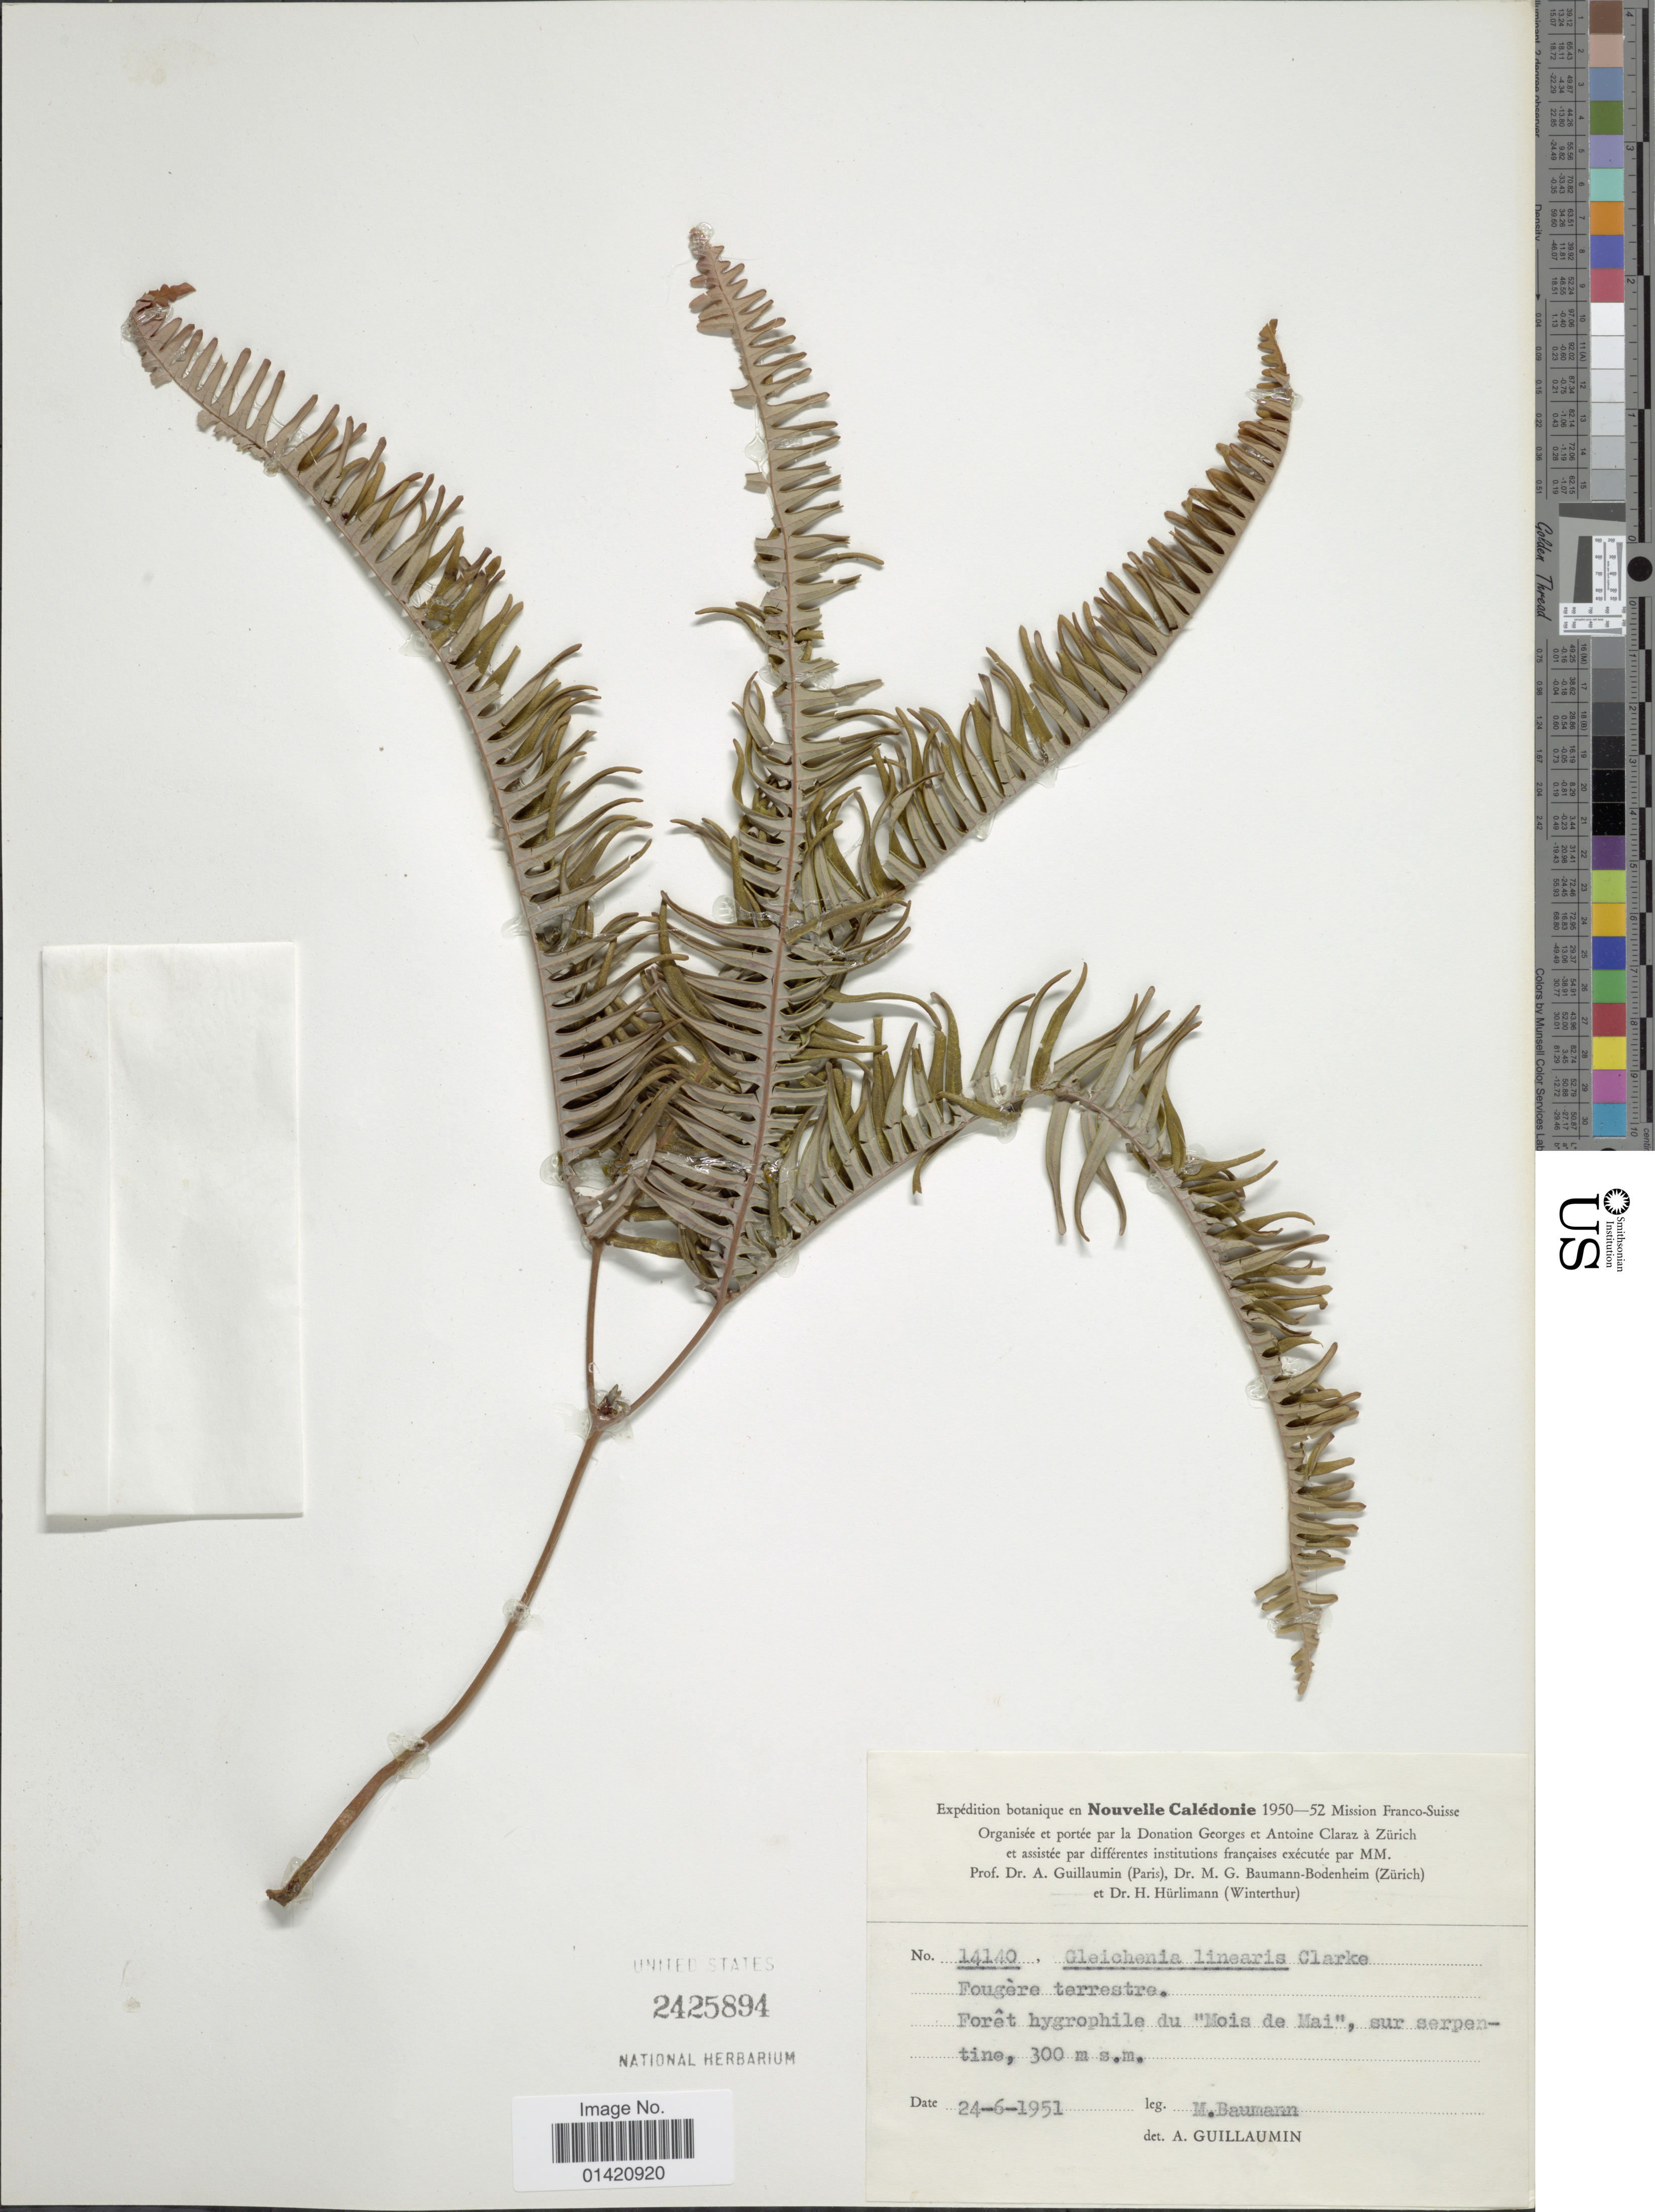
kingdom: Plantae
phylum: Tracheophyta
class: Polypodiopsida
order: Gleicheniales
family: Gleicheniaceae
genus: Dicranopteris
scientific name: Dicranopteris linearis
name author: (Burm. f.) Underw.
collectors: M. Baumann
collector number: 14140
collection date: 1951-06-24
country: New Caledonia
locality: Fougère terrestre. Forêt hygrophile du 'Mois de Mai', sur serpentine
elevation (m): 300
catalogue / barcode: US 2425894